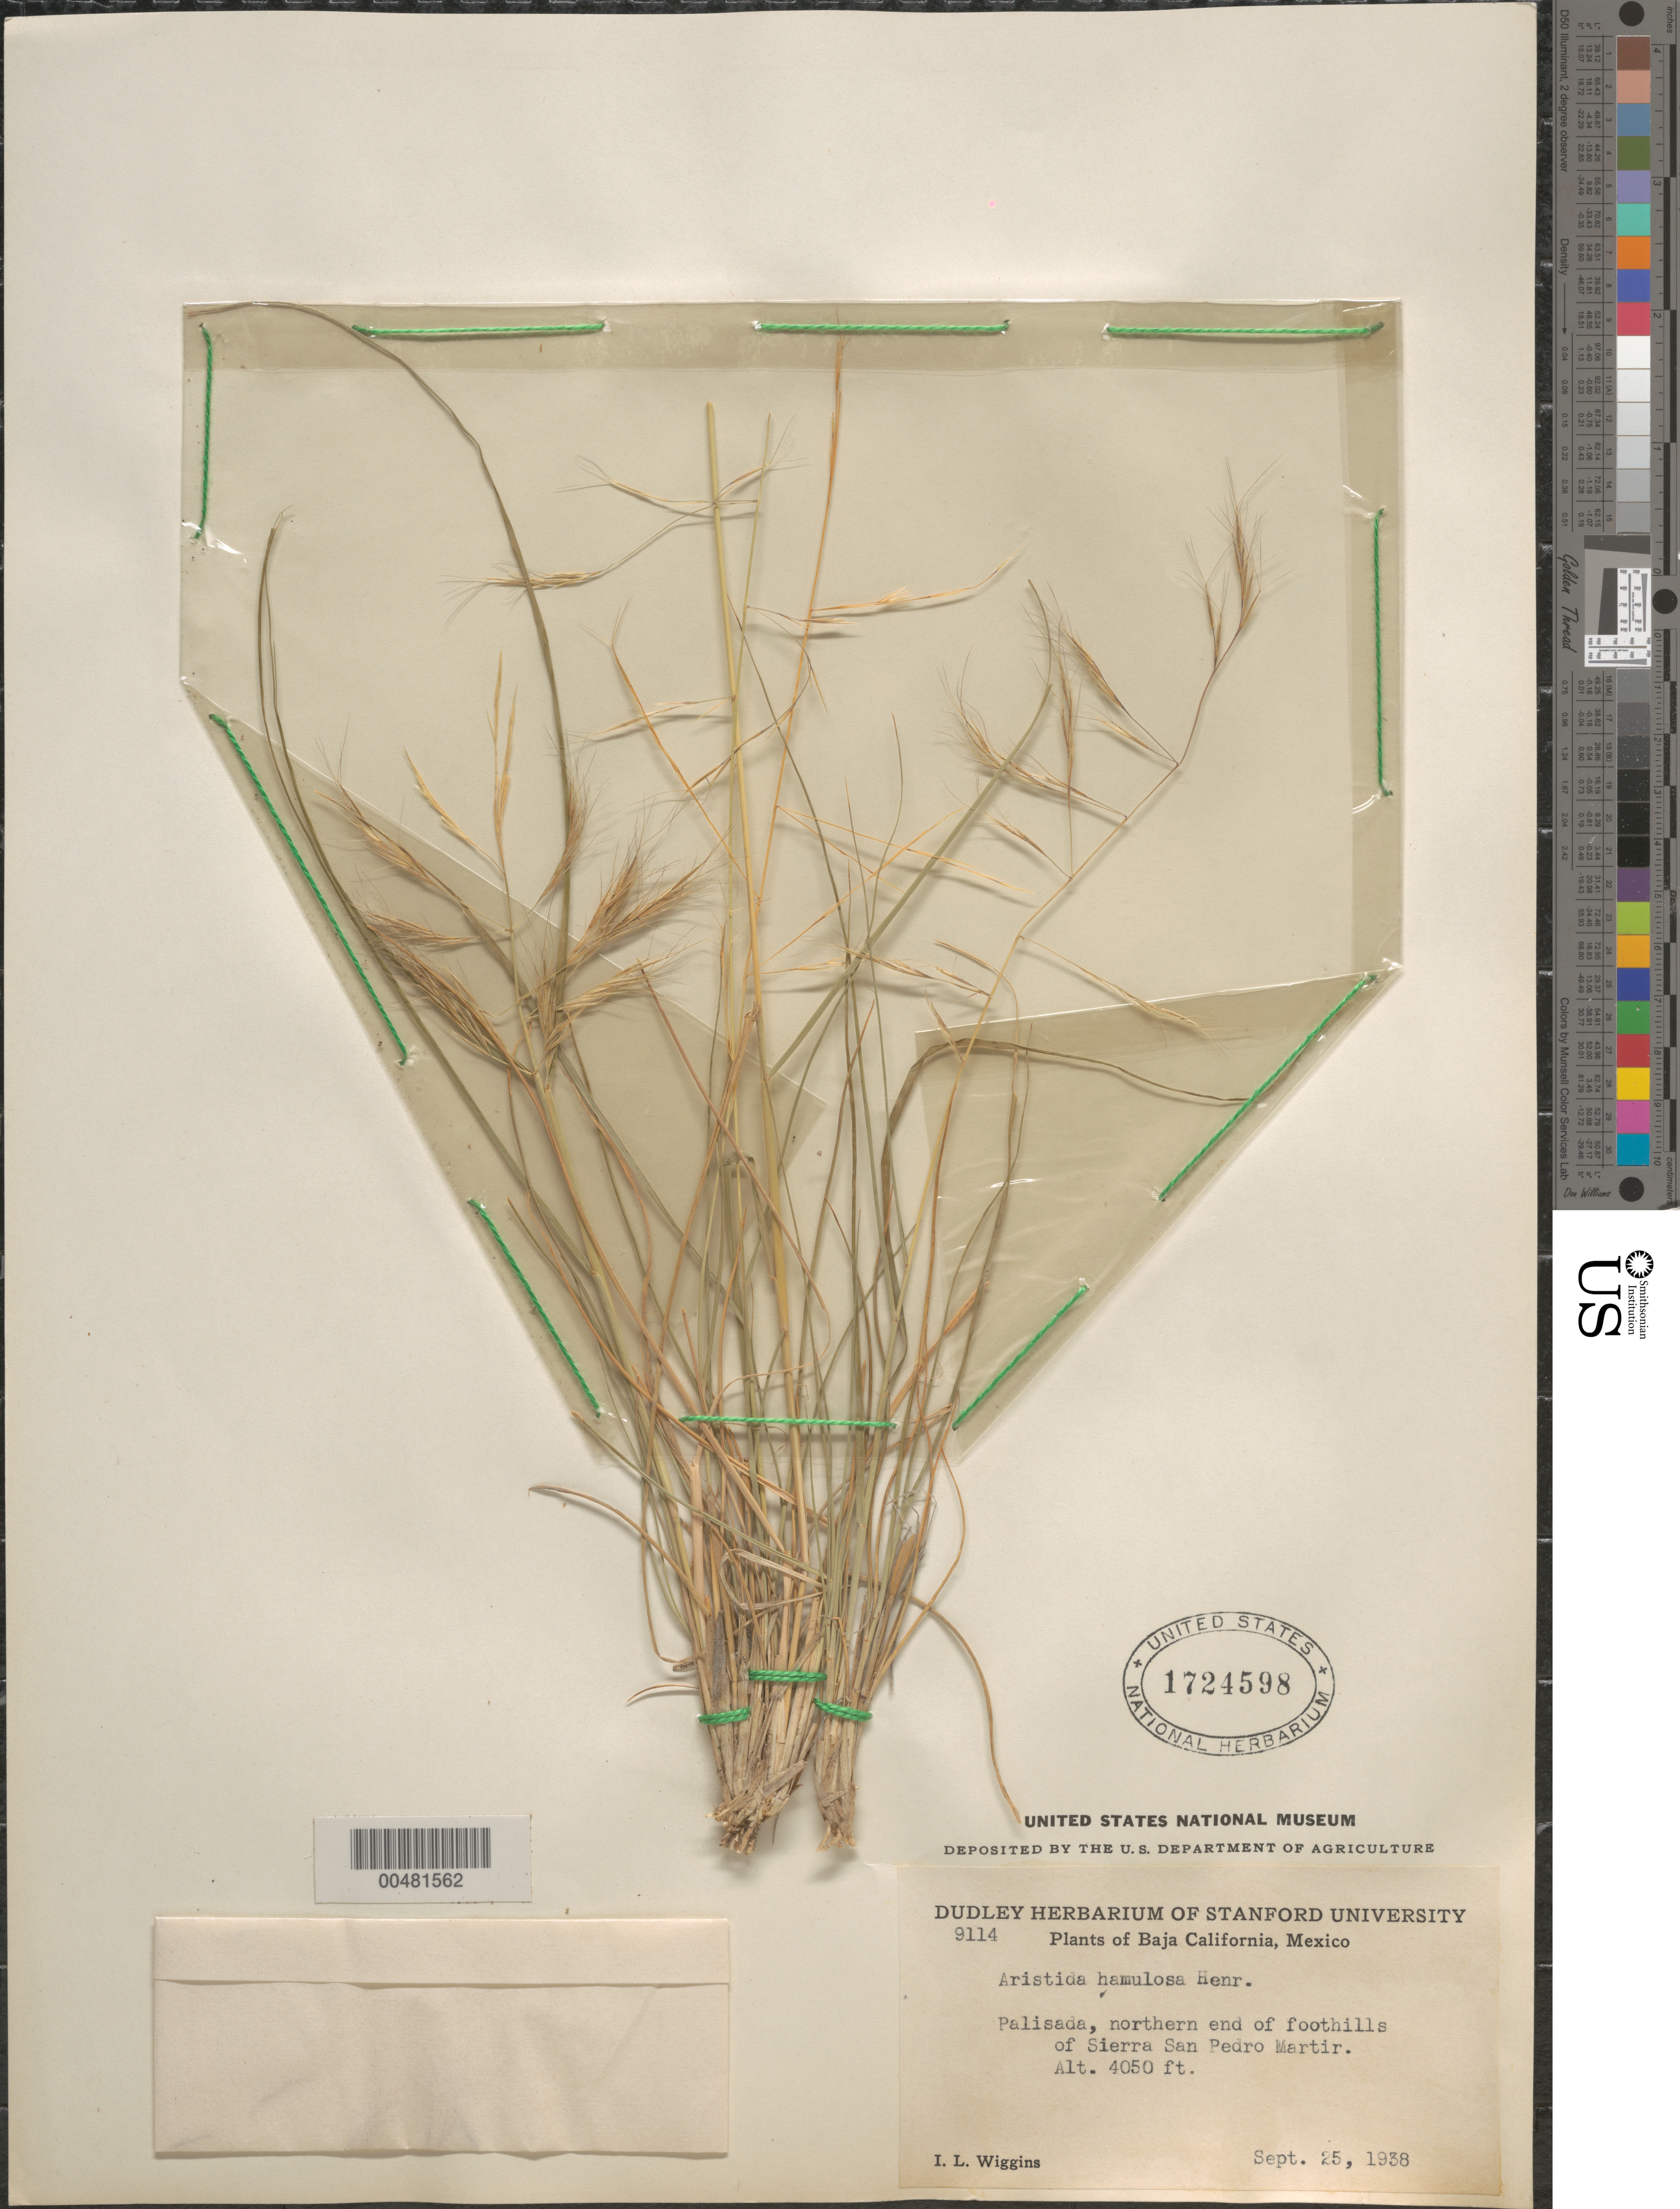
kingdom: Plantae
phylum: Tracheophyta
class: Liliopsida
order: Poales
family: Poaceae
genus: Aristida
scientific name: Aristida hamulosa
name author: Henr.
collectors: I. L. Wiggins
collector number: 9114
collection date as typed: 25 Sep 1938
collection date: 1938-09-25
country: Mexico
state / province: Baja California Norte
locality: Palisada, N end of foothills of Sierra San Pedro Martir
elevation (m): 1234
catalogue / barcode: US 1724598